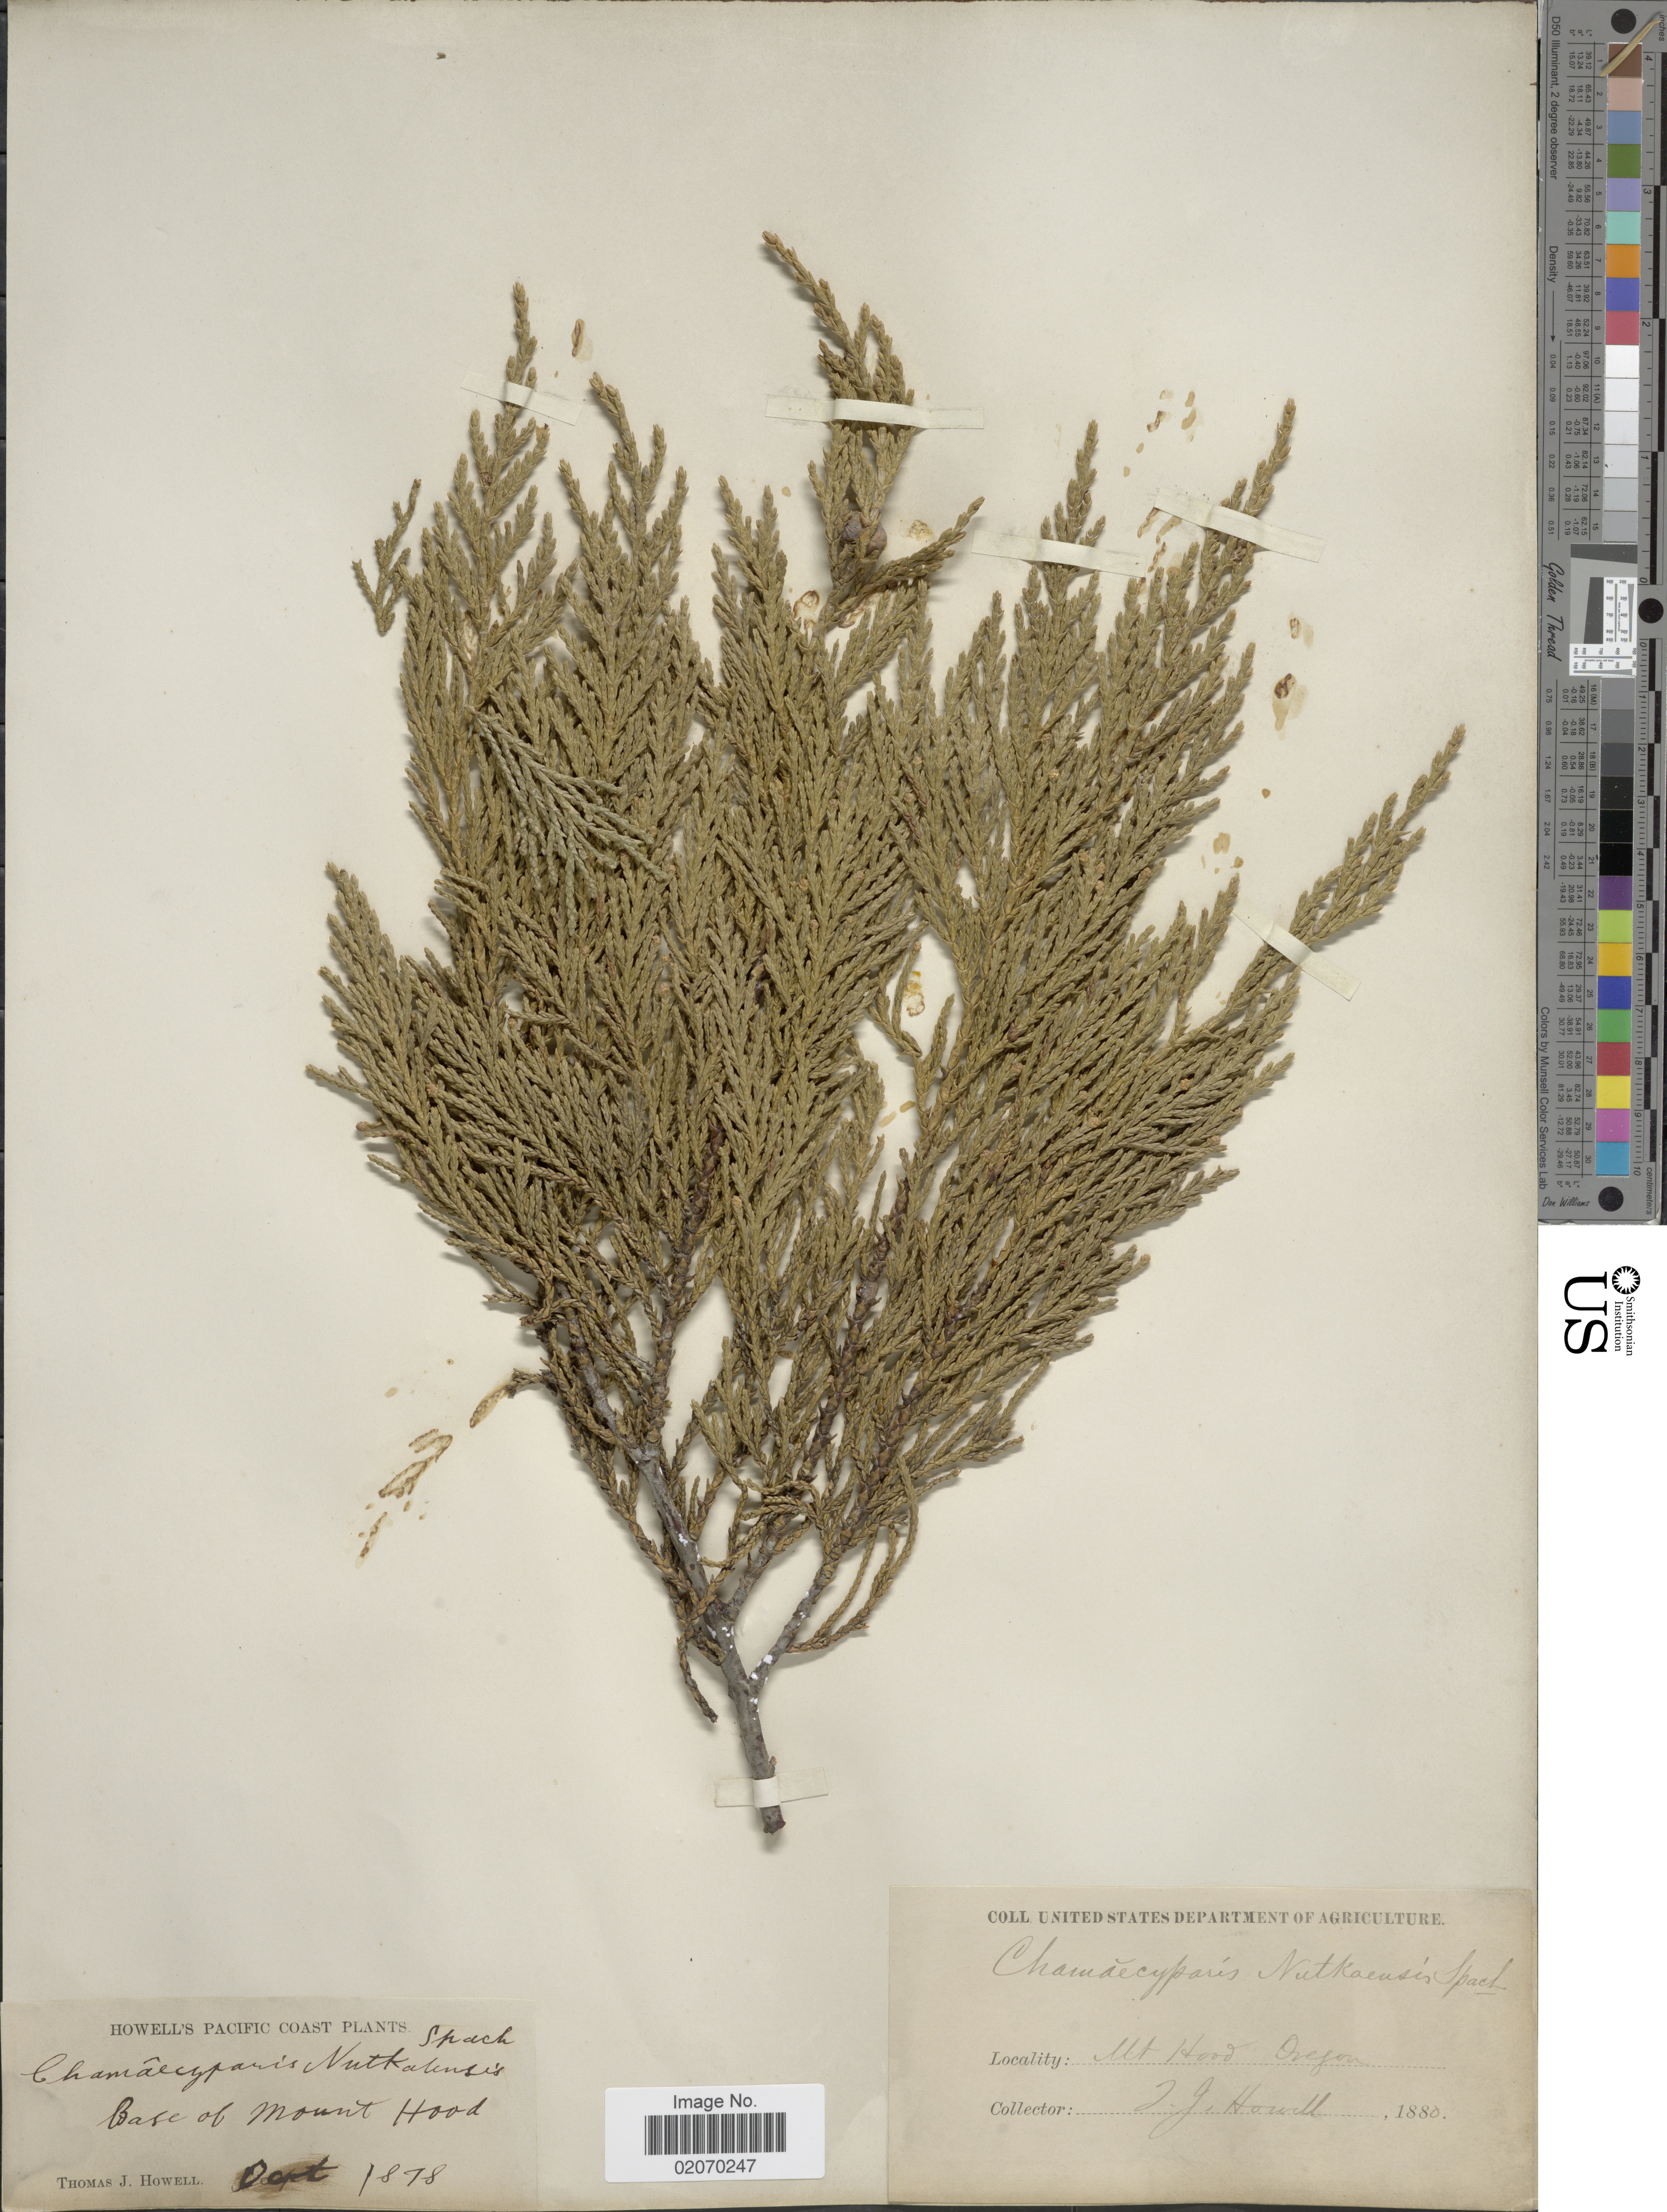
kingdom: Plantae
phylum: Tracheophyta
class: Pinopsida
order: Pinales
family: Cupressaceae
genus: Chamaecyparis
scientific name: Chamaecyparis nootkatensis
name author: (D. Don) Spach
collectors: T. J. Howell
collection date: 1878-09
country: United States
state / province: Oregon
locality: Base of Mount Hood